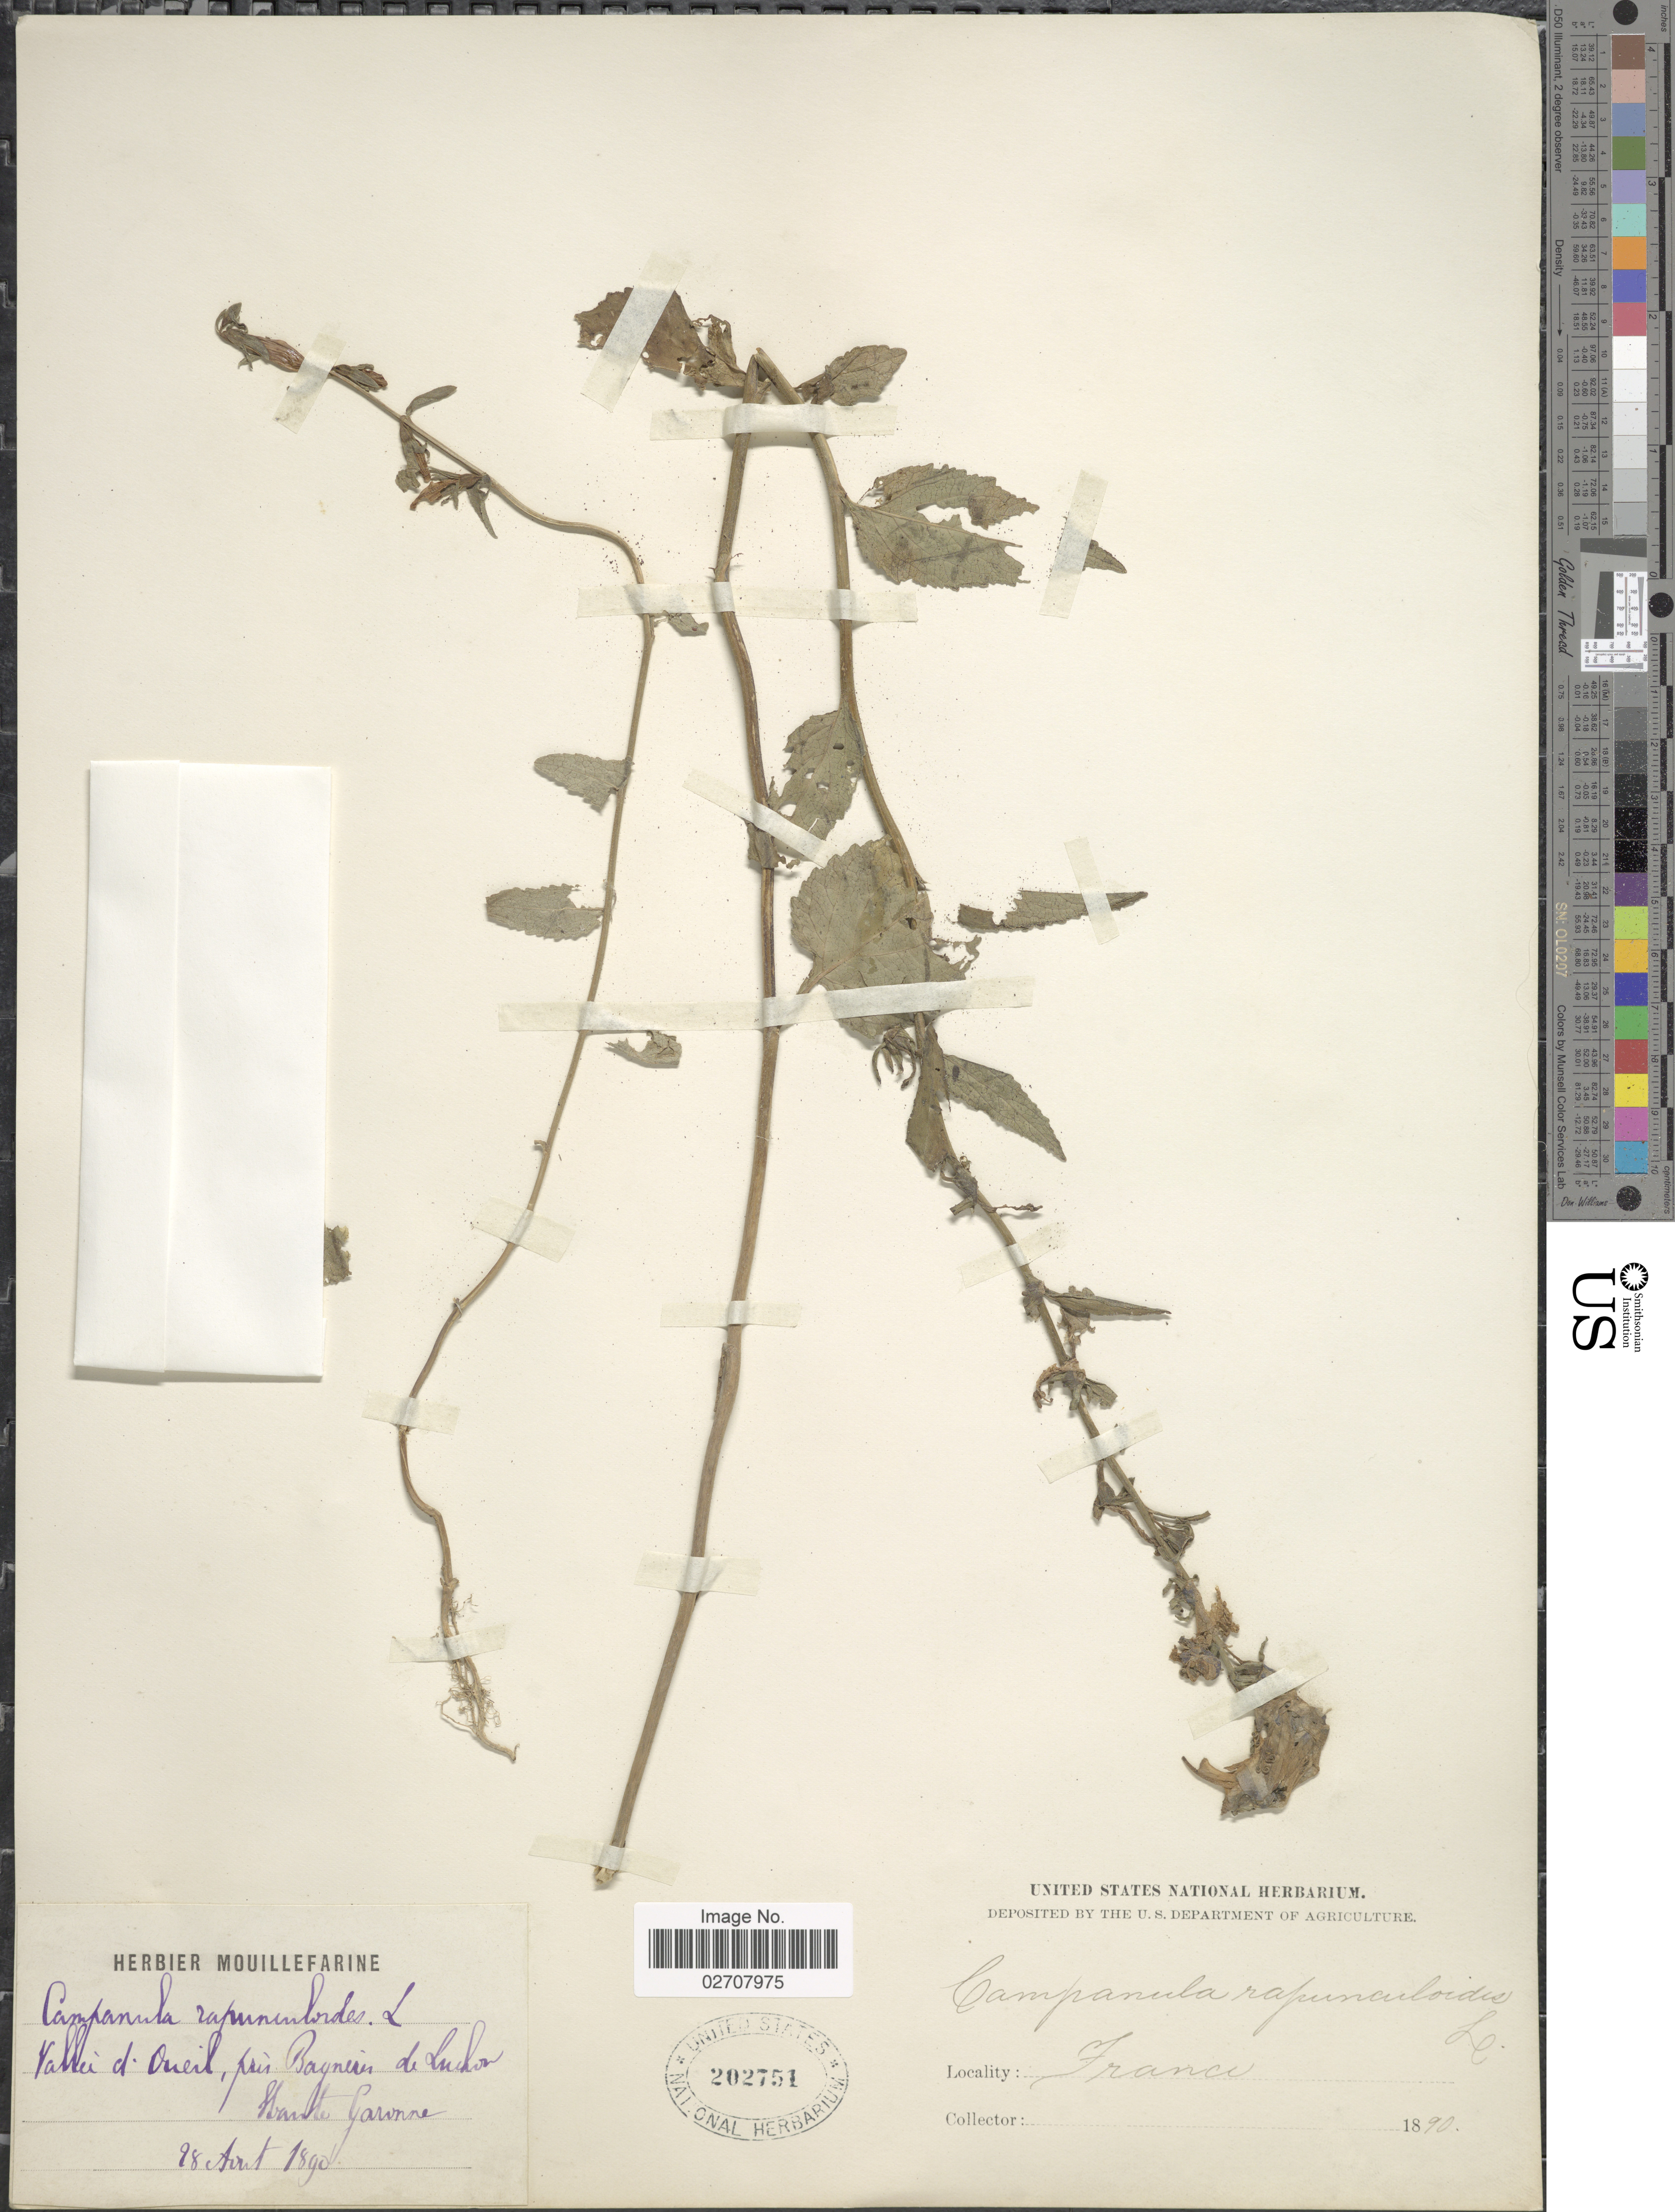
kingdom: Plantae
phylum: Tracheophyta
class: Magnoliopsida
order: Asterales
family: Campanulaceae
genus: Campanula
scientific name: Campanula rapunculoides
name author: L.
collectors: A. Mouillefarine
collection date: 1890-08-28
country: France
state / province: Occitanie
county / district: Haute-Garonne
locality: Vallée d'Oueil près Bagnères de Luchon, Haute Garonne.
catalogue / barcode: US 202751